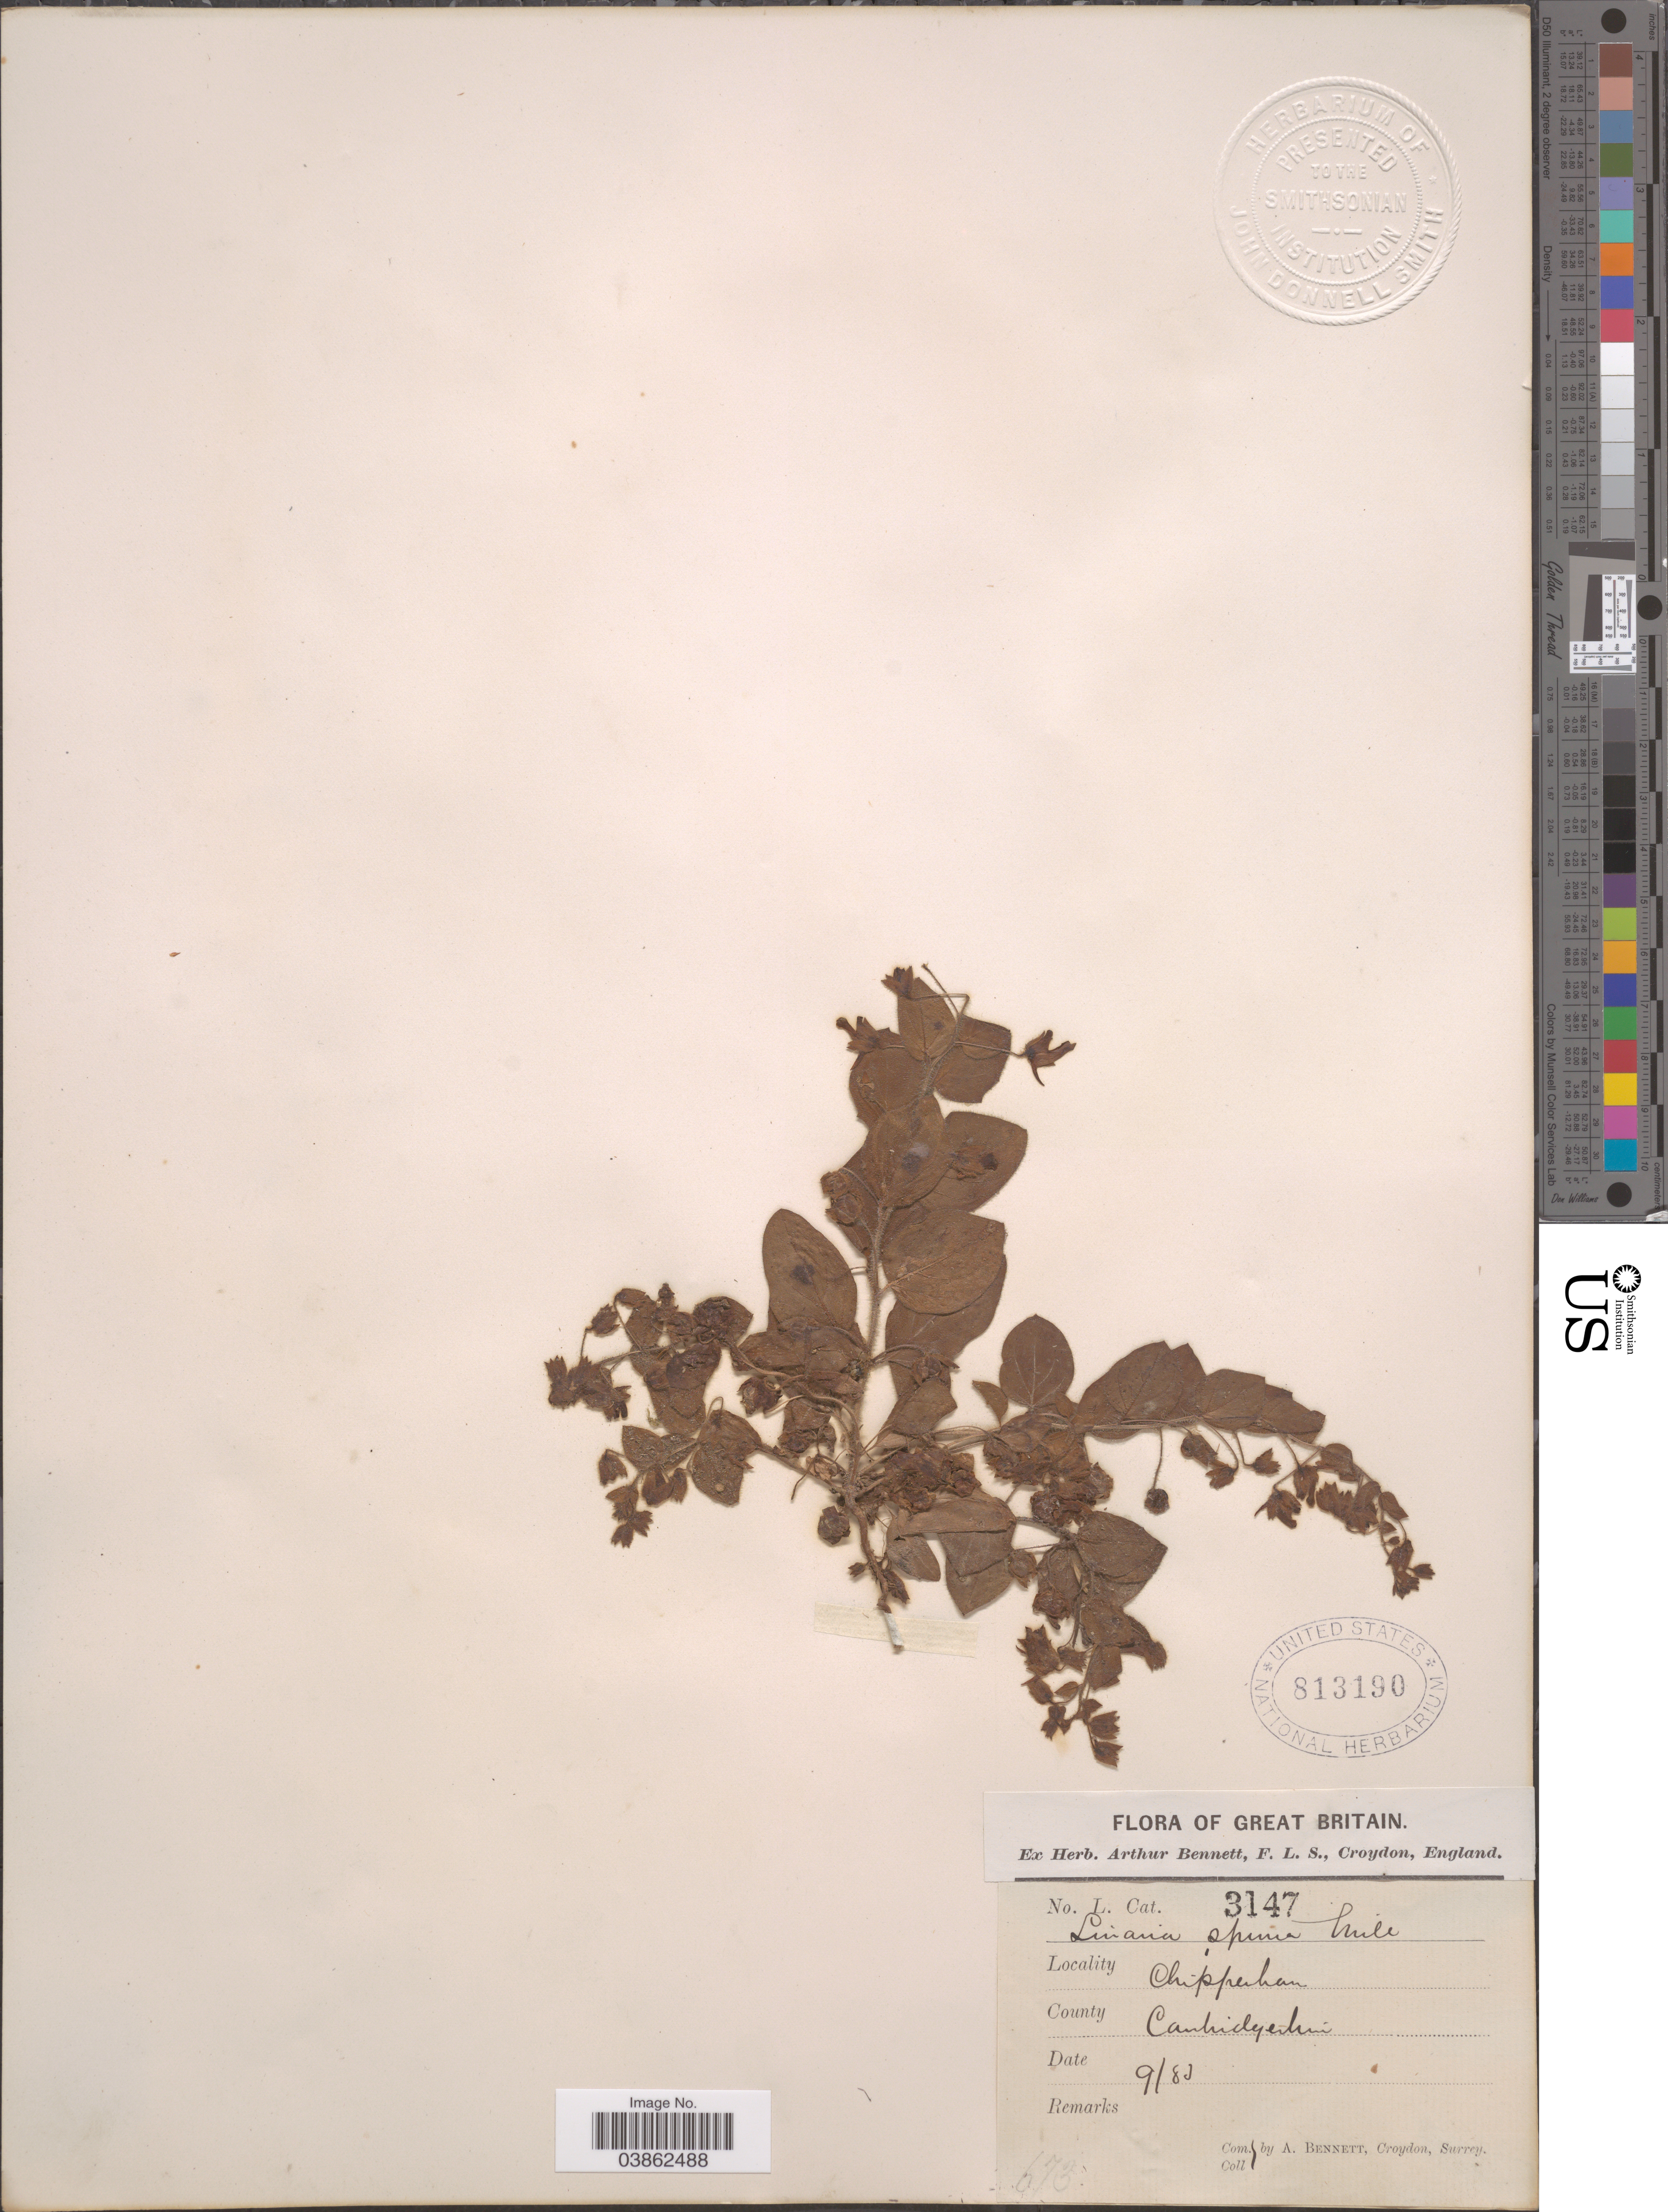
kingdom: Plantae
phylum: Tracheophyta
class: Magnoliopsida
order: Lamiales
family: Plantaginaceae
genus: Elatinoides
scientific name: Elatinoides spuria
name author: (L.) Wettst.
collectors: A. Bennett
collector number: L. Cat. 3147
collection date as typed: Transcribed d/m/y: /9/83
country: United Kingdom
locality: Great Britain. Chipperhan. County Cambridgeshire.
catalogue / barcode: US 813190